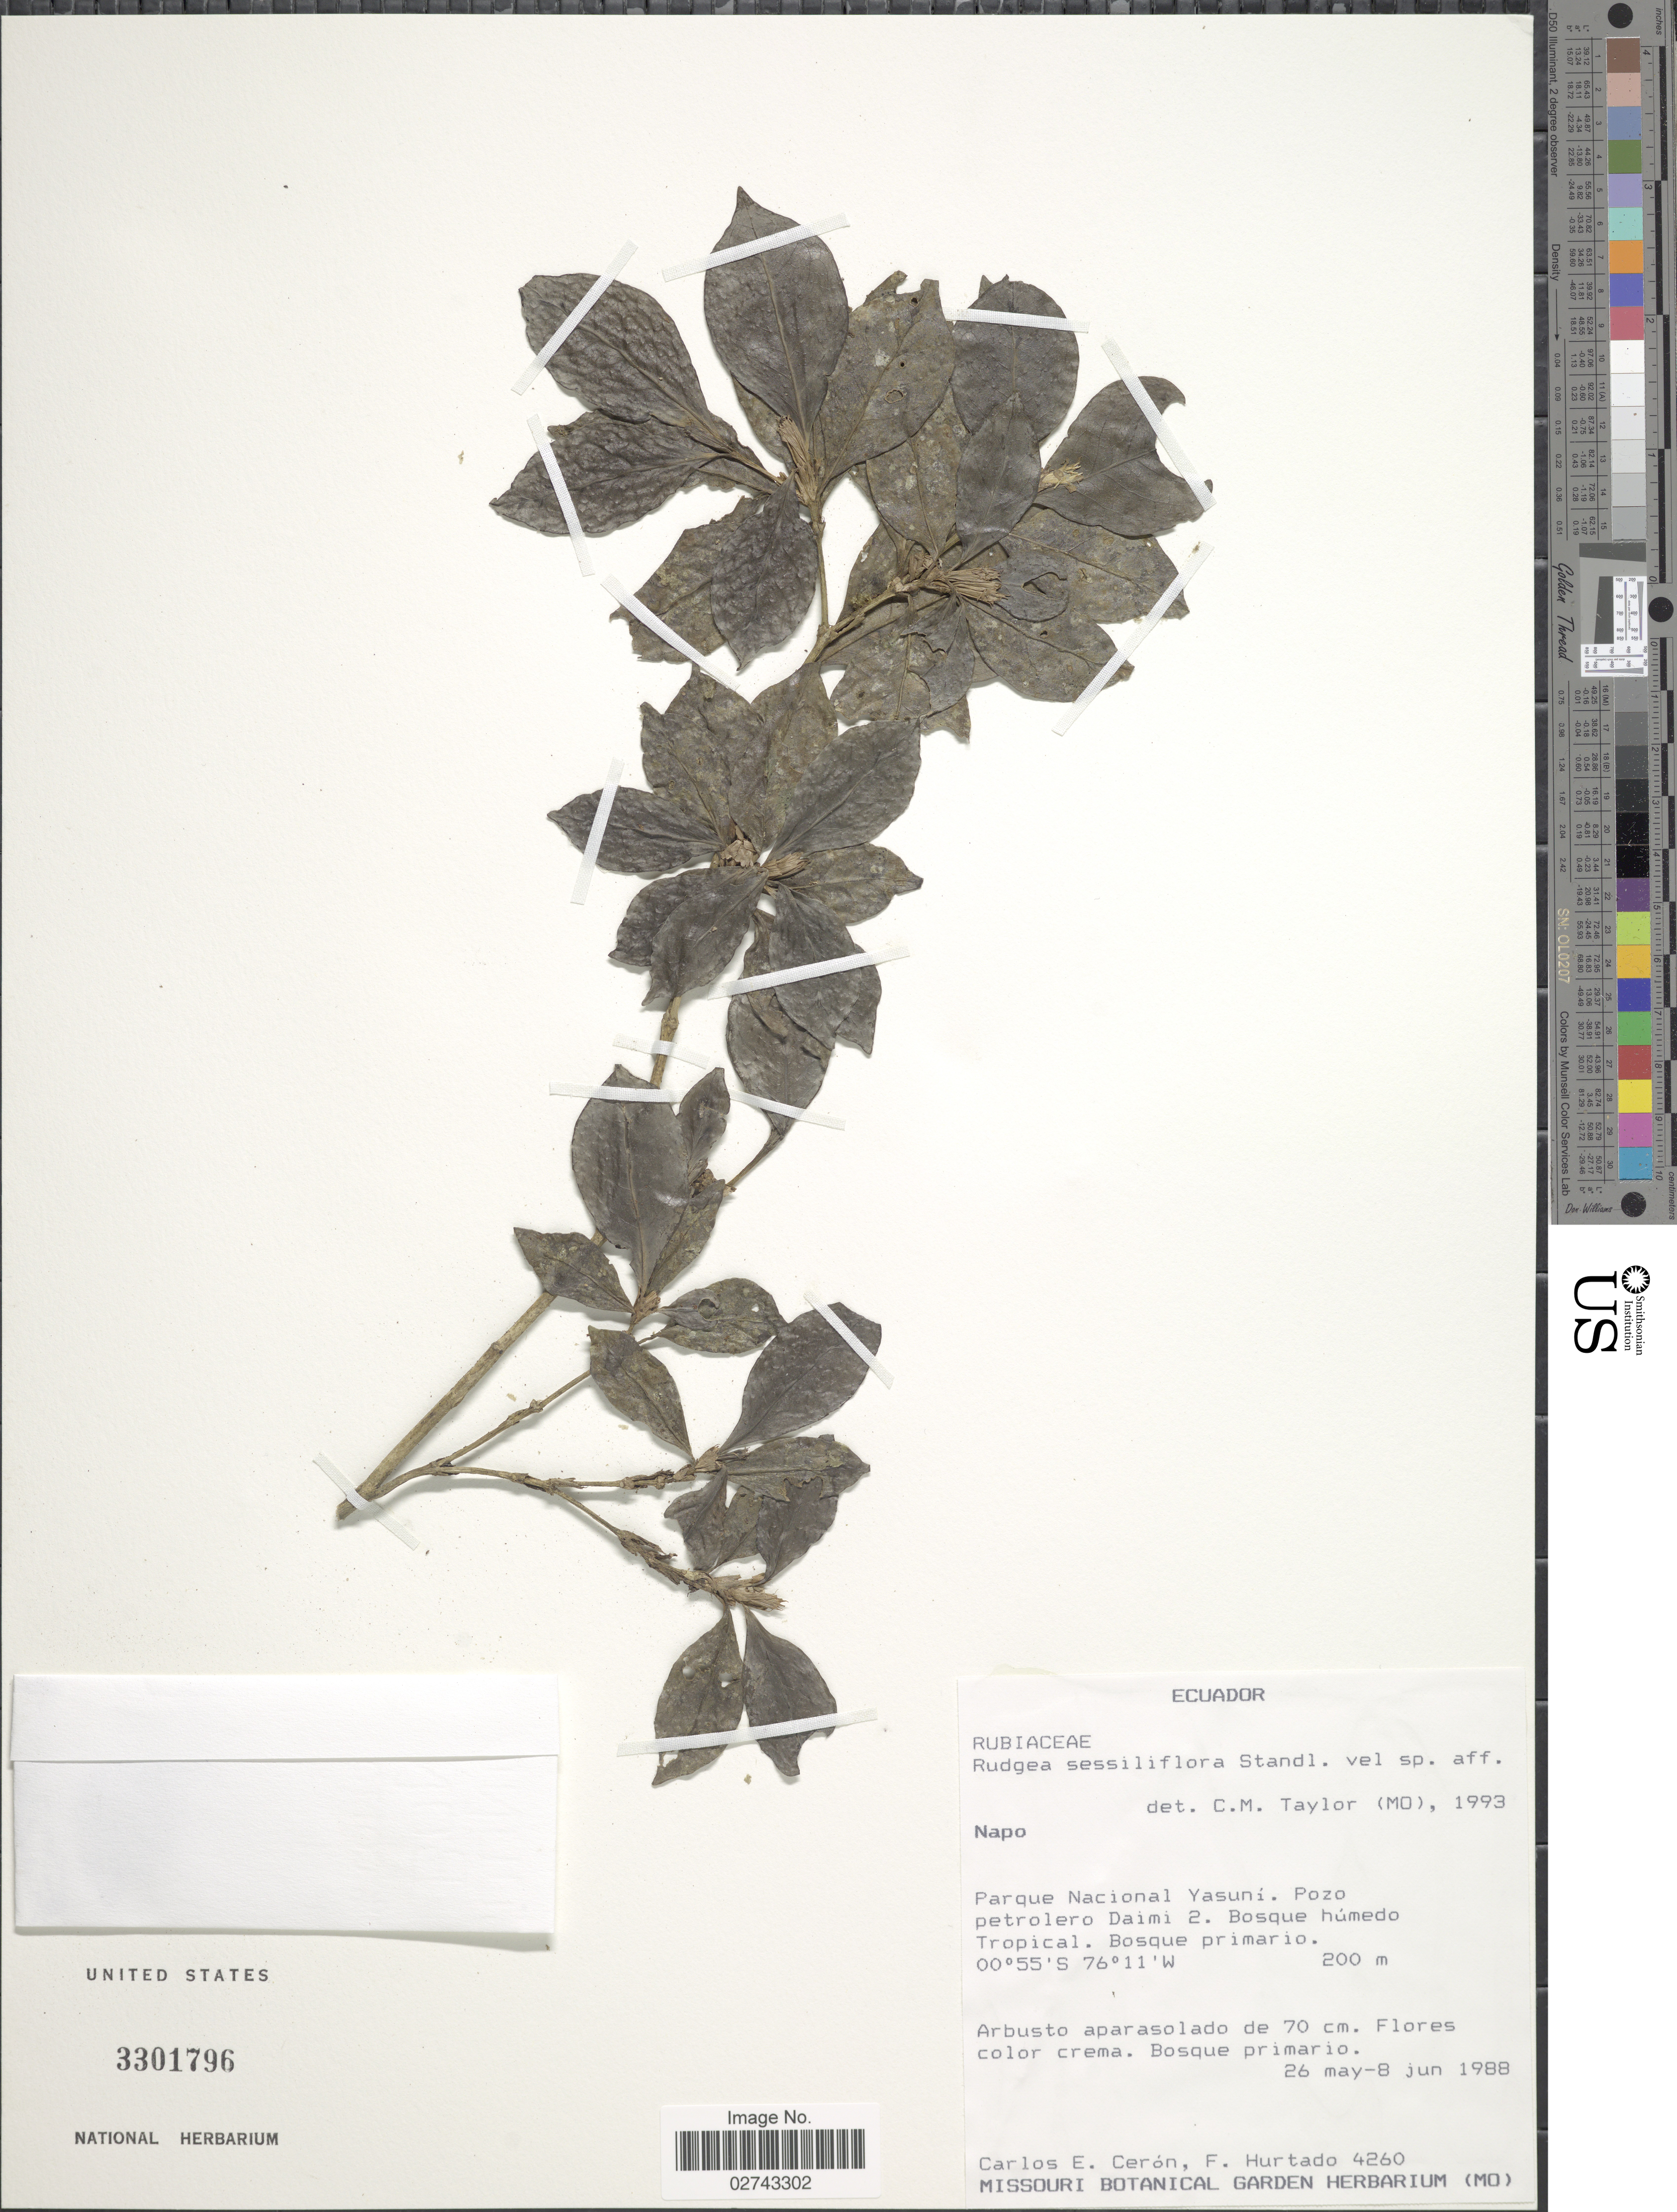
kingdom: Plantae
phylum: Tracheophyta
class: Magnoliopsida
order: Gentianales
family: Rubiaceae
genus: Rudgea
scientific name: Rudgea sessiliflora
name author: Standl.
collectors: C. E. Cerón M. & F. Hurtado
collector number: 4260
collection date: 1988-05-26/1988-06-08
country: Ecuador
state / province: Napo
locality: Parque Nacional Yasuni, Pozo petrolero Daimi 2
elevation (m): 200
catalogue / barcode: US 3301796